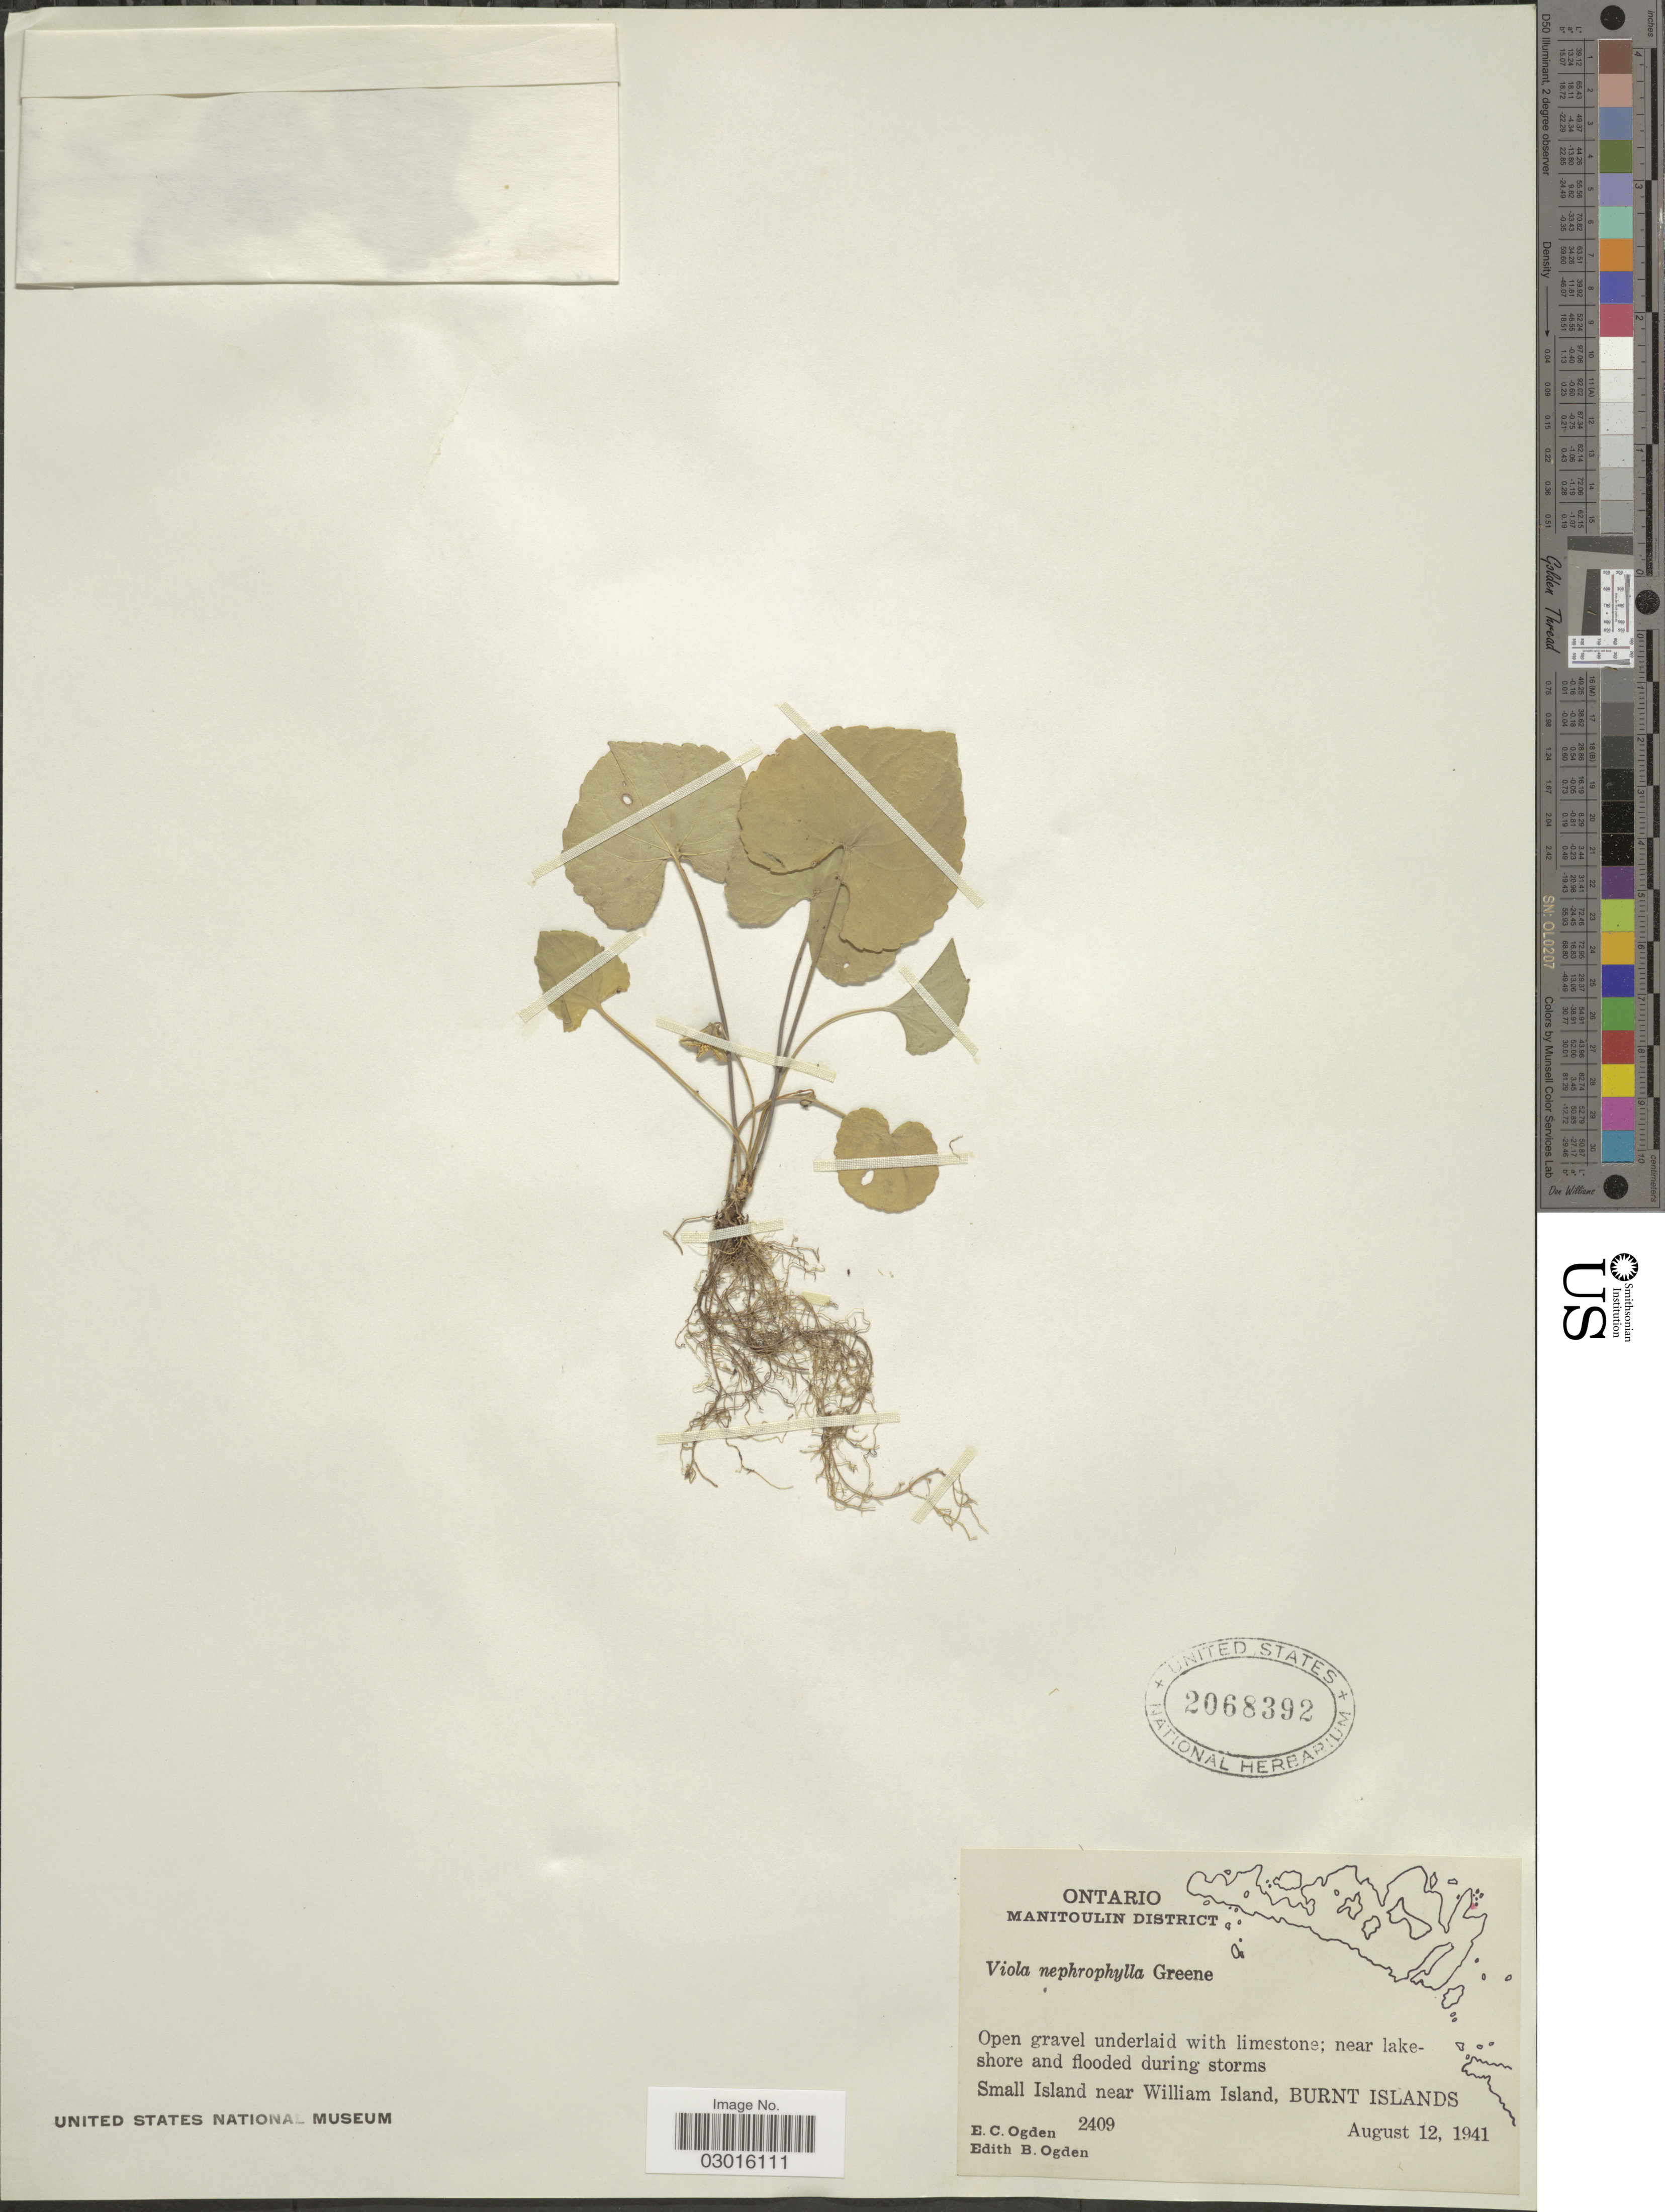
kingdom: Plantae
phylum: Tracheophyta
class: Magnoliopsida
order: Malpighiales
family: Violaceae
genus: Viola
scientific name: Viola nephrophylla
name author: Greene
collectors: E. Ogden & E. Ogden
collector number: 2409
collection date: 1941-08-12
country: Canada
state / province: Ontario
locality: Manitoulin District, Small Island near William Island, Burnt Islands.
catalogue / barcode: US 2068392